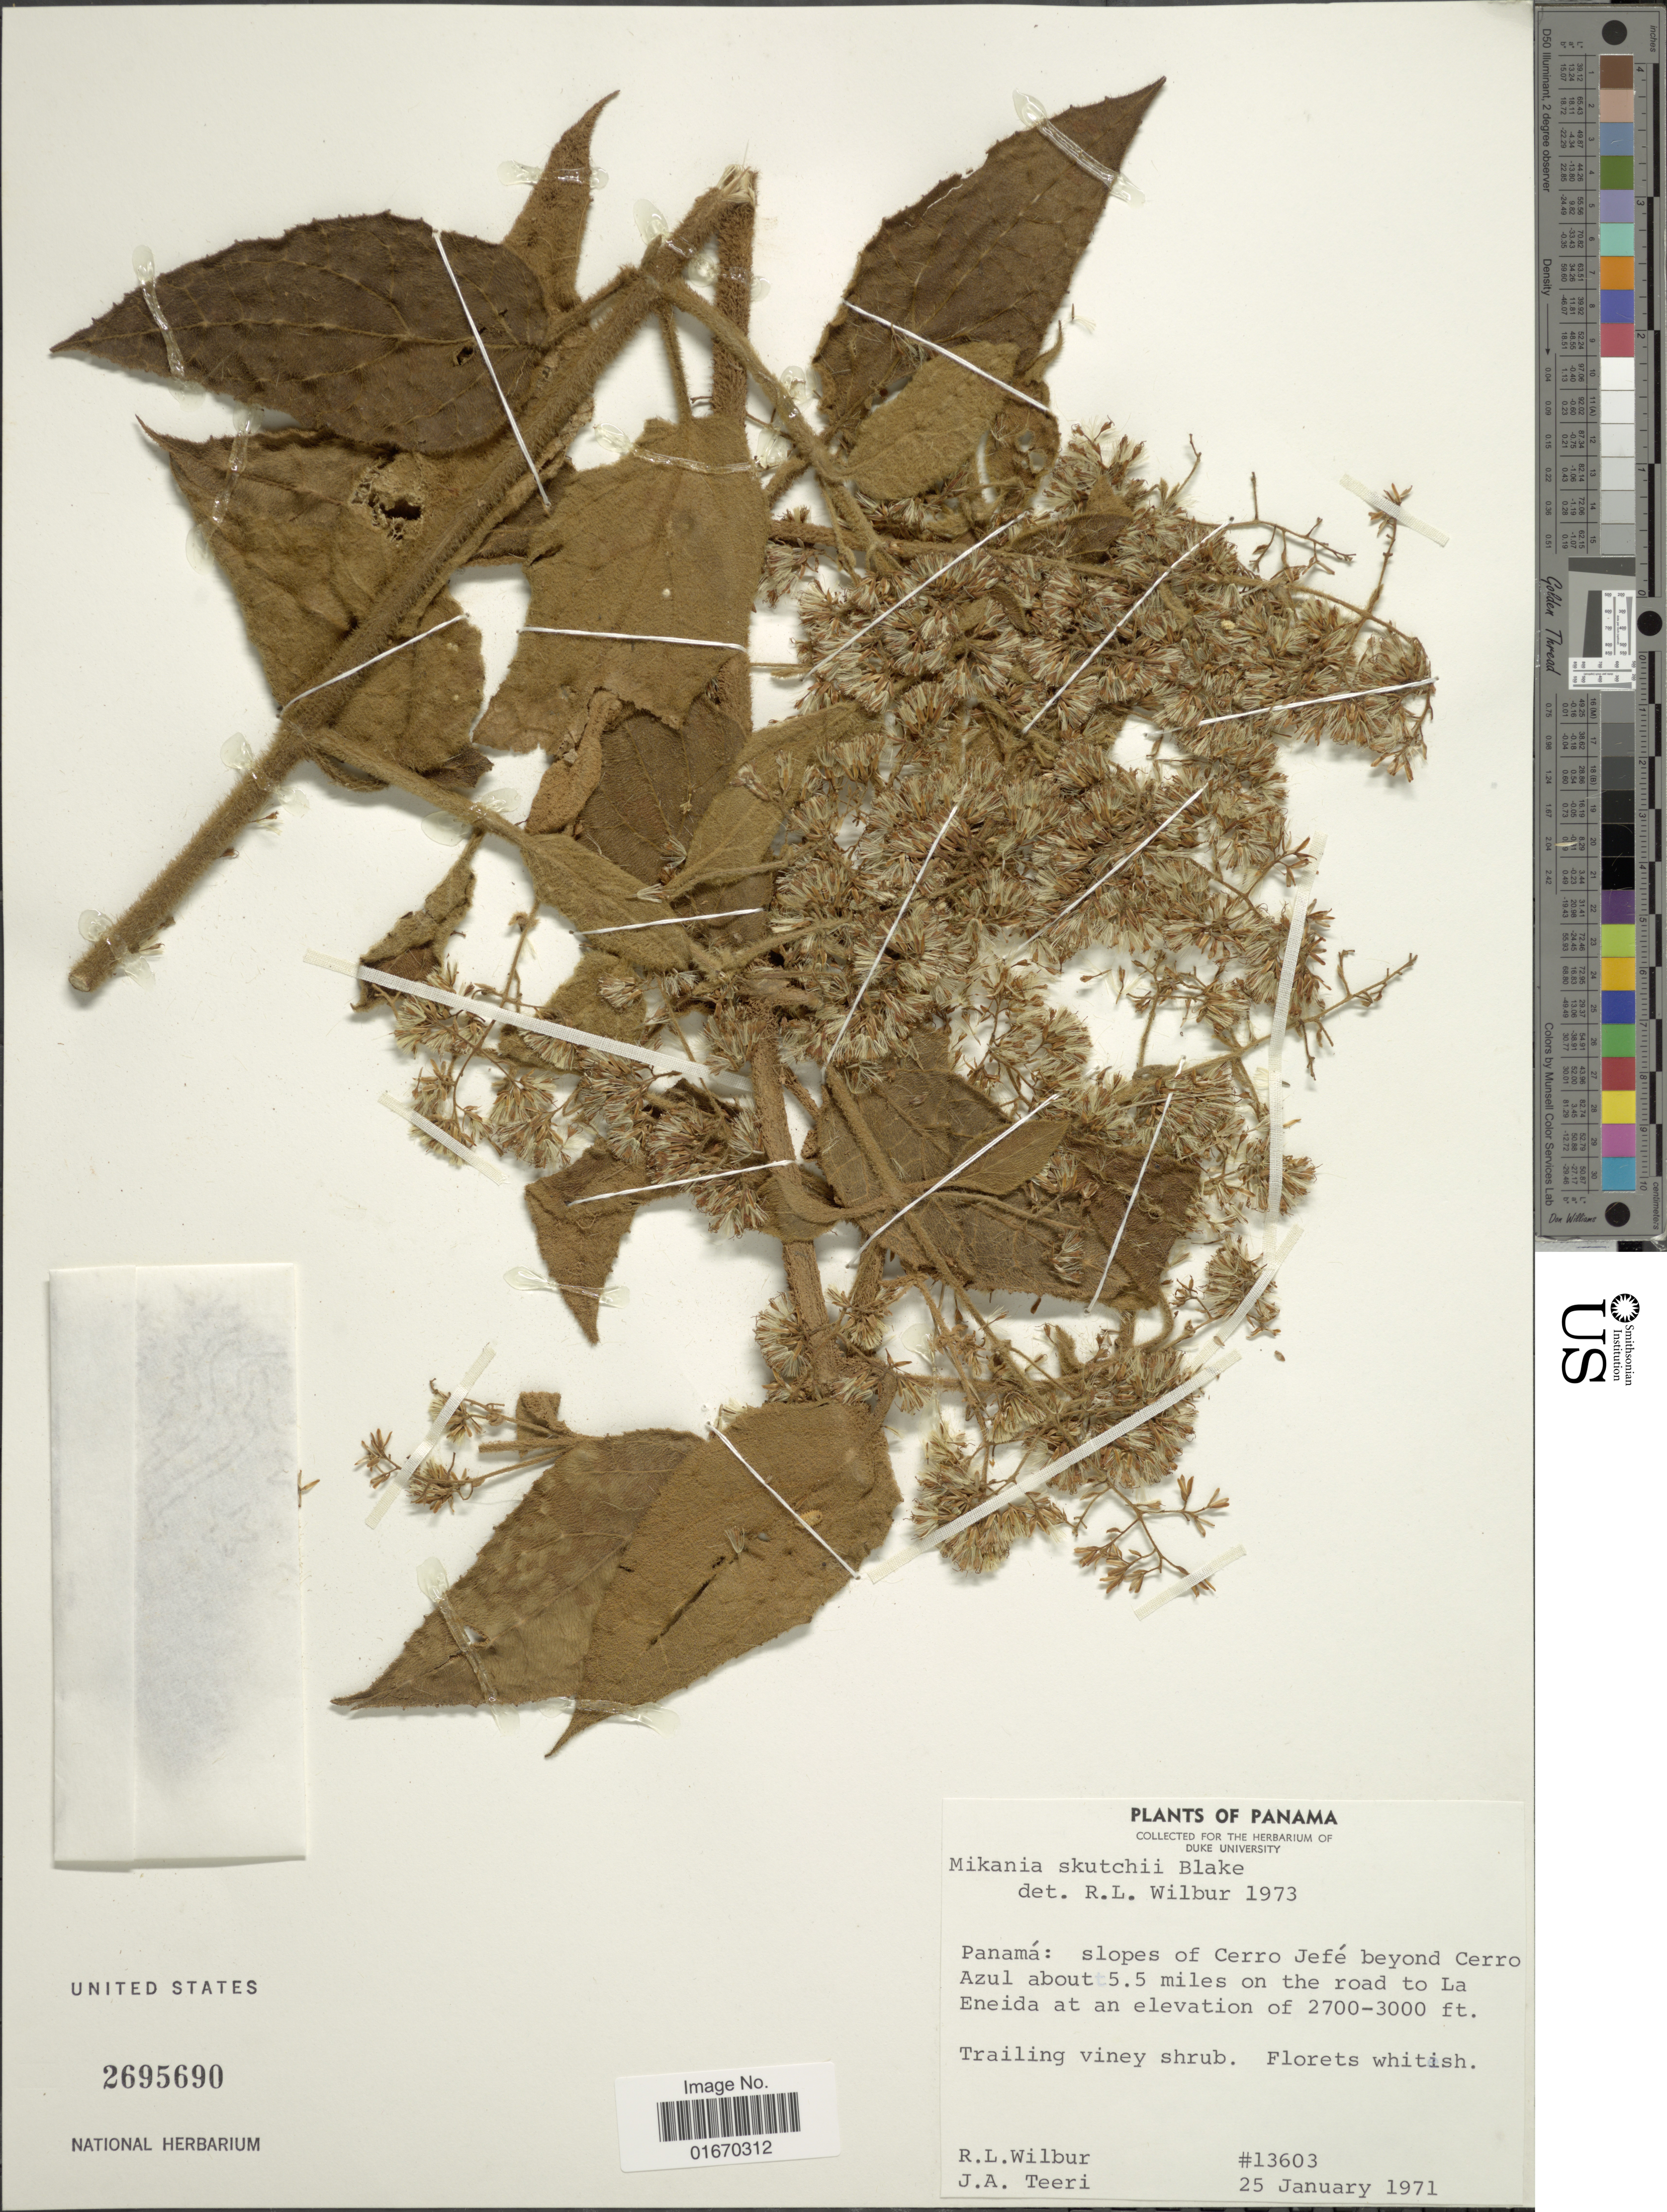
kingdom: Plantae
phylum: Tracheophyta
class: Magnoliopsida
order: Asterales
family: Asteraceae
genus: Mikania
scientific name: Mikania banisteriae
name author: DC.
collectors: R. L. Wilbur & J. Teeri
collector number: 13603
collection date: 1971-01-25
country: Panama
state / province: Panamá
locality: Slopes of Cerro Jefe beyond Cerro Azul about 5.5 miles on the road to La Eneida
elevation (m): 823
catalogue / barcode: US 2695690